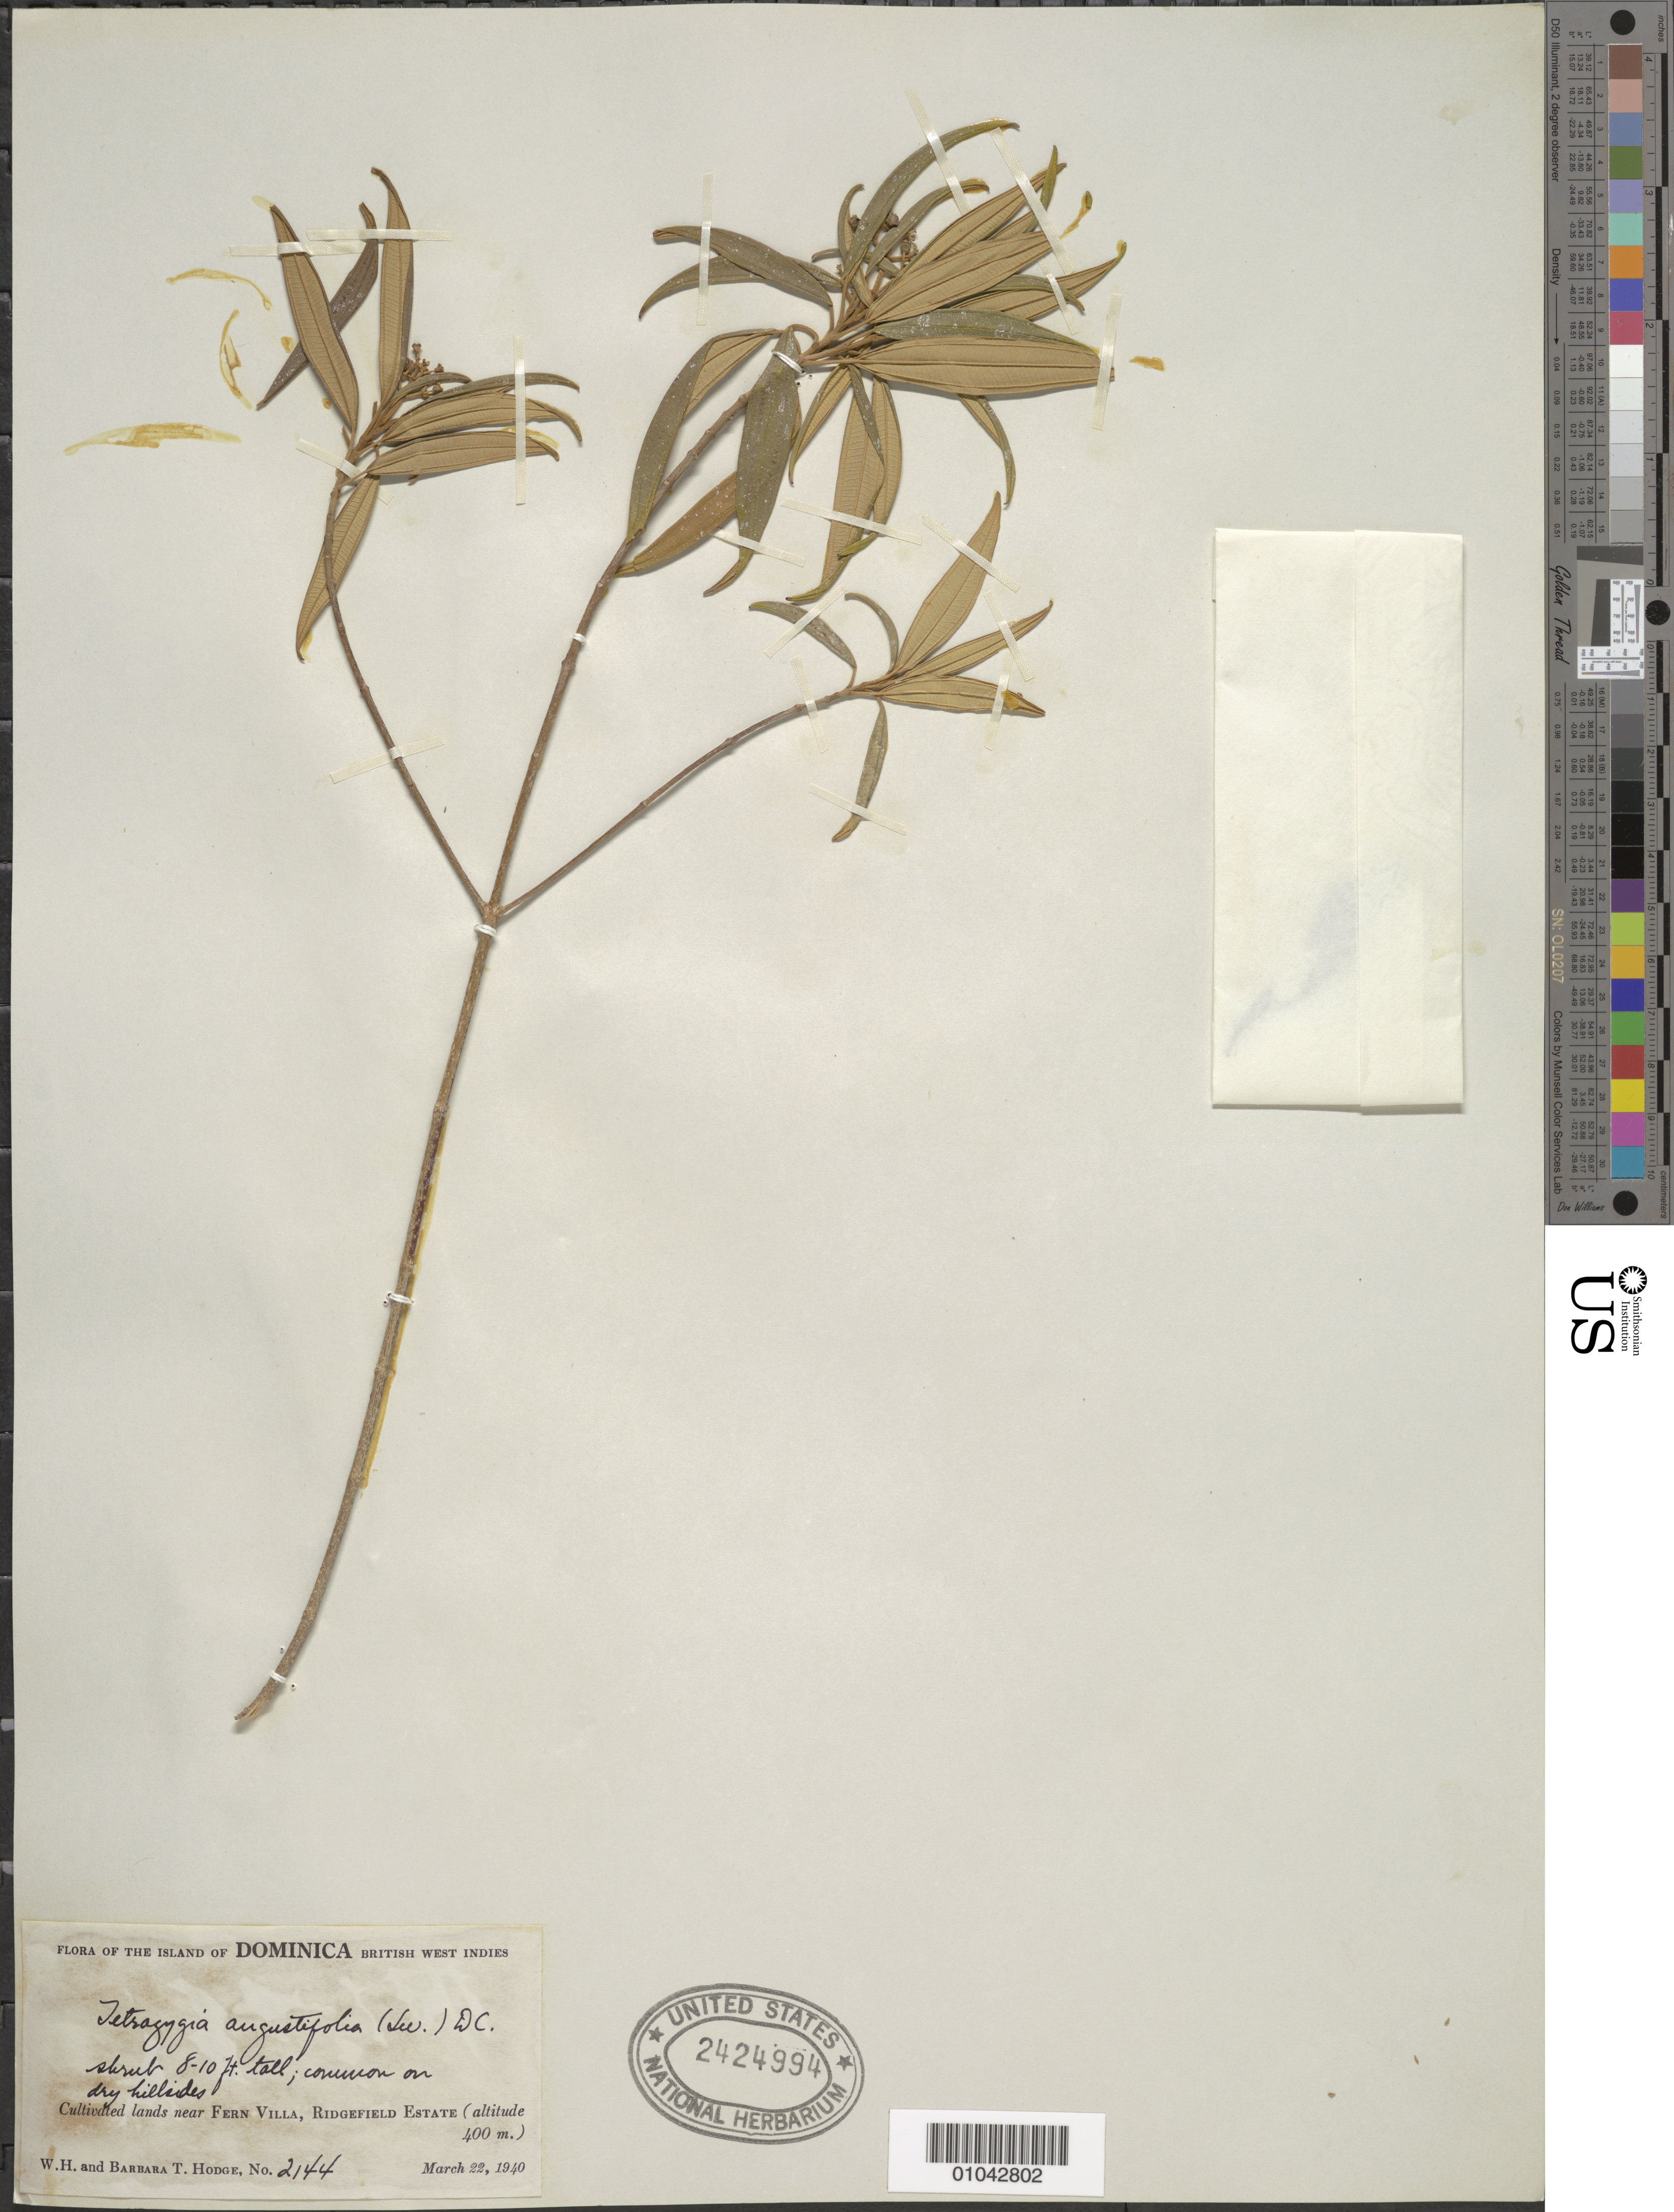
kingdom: Plantae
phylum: Tracheophyta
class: Magnoliopsida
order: Myrtales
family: Melastomataceae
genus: Tetrazygia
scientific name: Tetrazygia angustifolia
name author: (Sw.) DC.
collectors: W. Hodge & B. Hodge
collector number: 2144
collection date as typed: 22 Mar 1940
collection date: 1940-03-22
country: Dominica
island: Dominica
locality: Near Fern Villa, Ridgefield Estate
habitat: Cultivated lands, common on dry hillsides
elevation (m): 400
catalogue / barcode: US 2424994